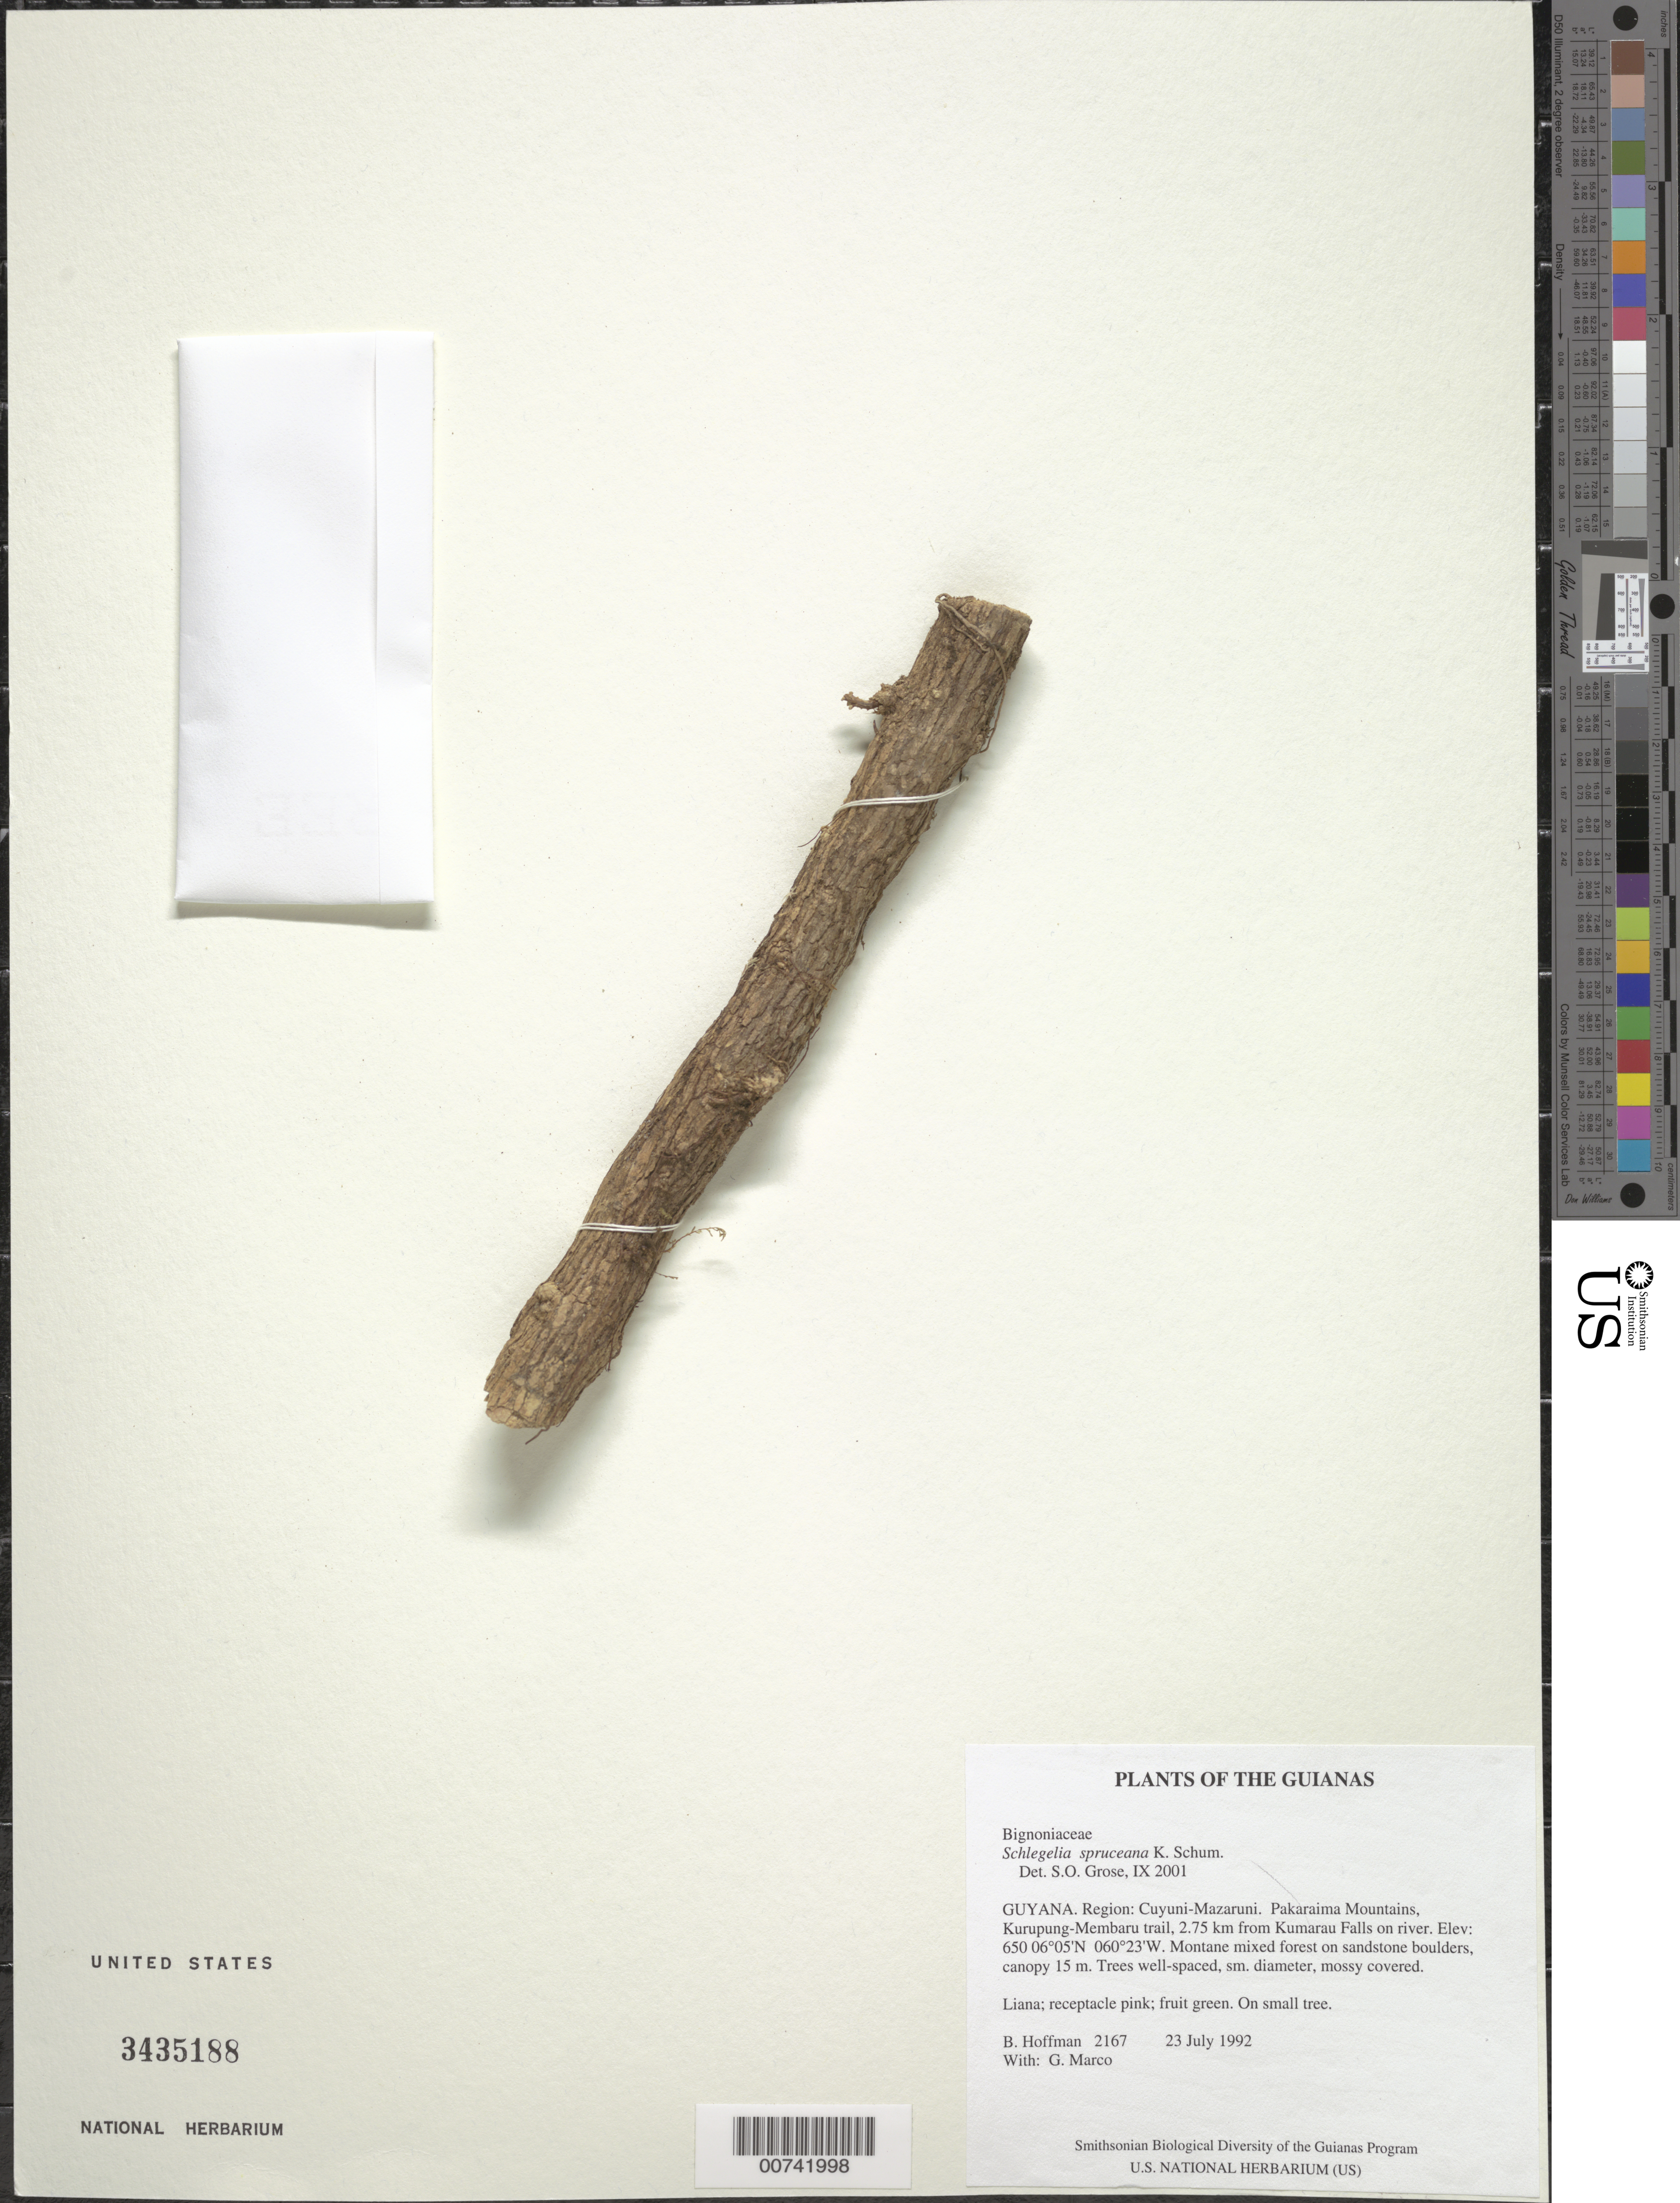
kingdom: Plantae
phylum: Tracheophyta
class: Magnoliopsida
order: Lamiales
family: Schlegeliaceae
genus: Schlegelia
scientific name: Schlegelia spruceana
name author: Bureau & K. Schum.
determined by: Grose, S. O.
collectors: B. Hoffman & G. Marco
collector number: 2167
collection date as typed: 23 July 1992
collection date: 1992-07-23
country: Guyana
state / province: Cuyuni-Mazaruni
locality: Pakaraima Mountains, Kurupung-Membaru trail, 2.75 km WSW from Kumarau Falls on Kurupung River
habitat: Montane mixed forest on sandstone boulders, canopy 15 m. Trees well-spaced, sm. diameter, mossy covered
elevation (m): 650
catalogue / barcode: US 3435188